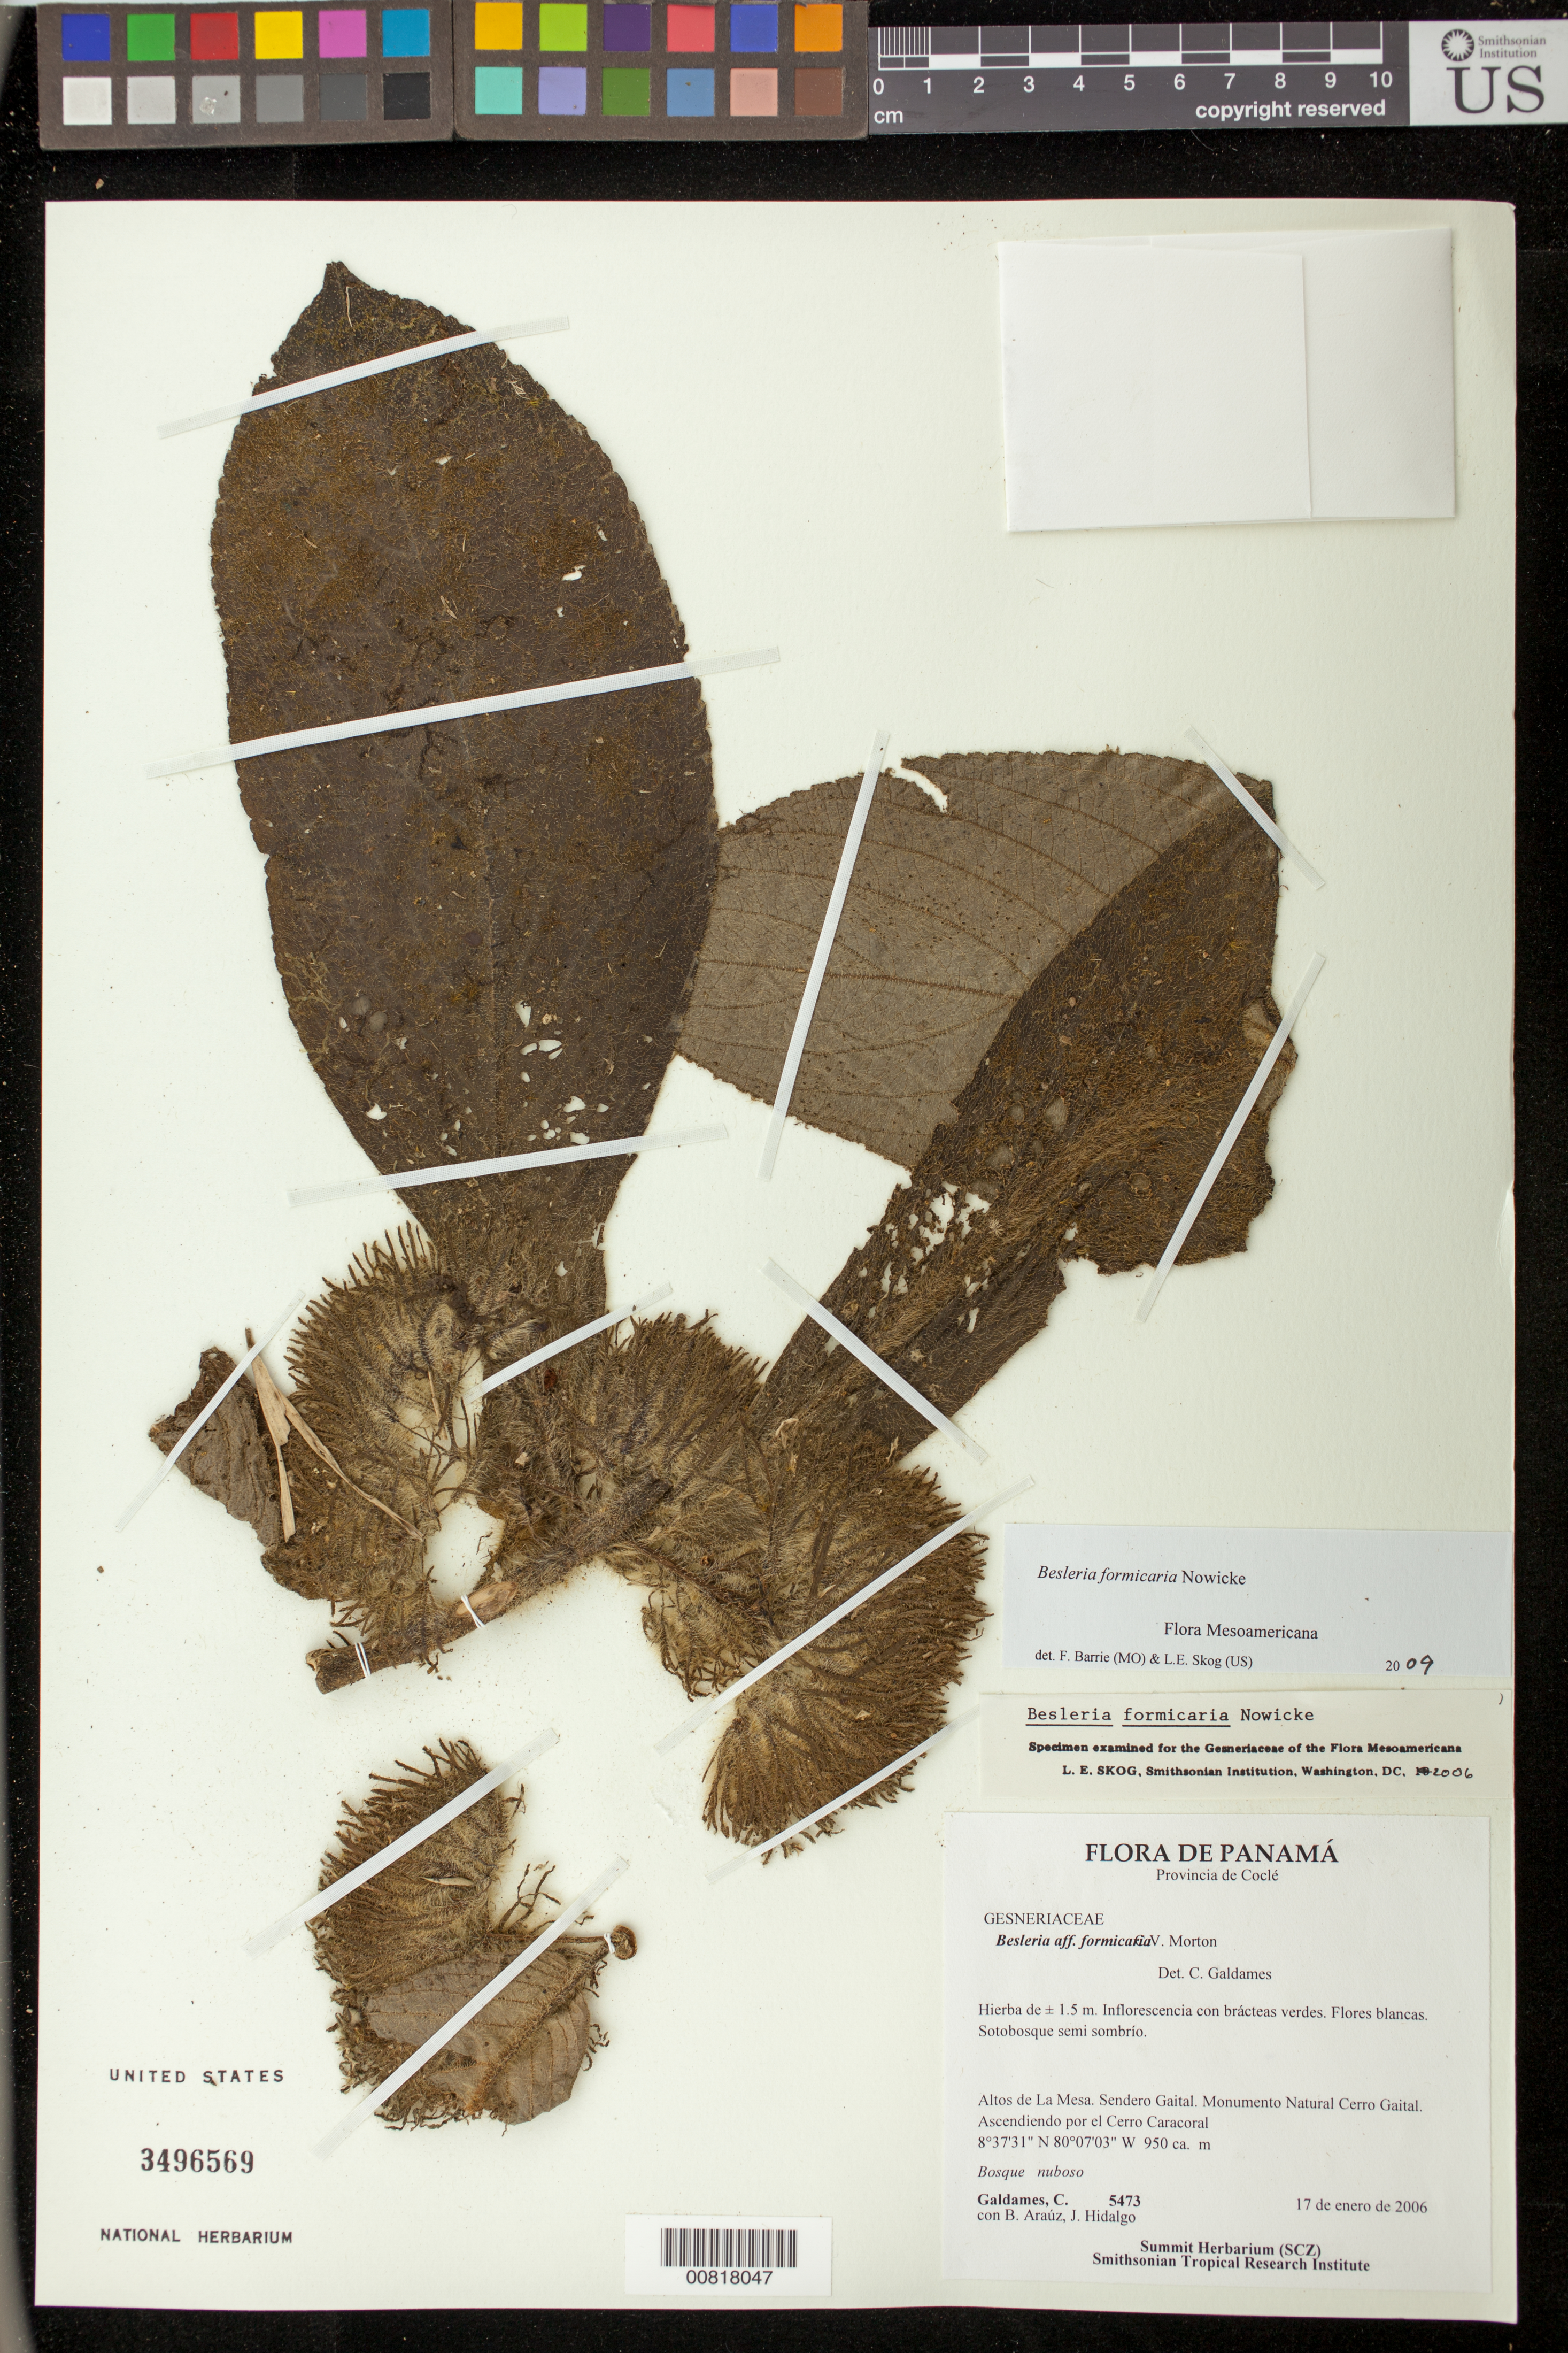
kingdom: Plantae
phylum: Tracheophyta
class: Magnoliopsida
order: Lamiales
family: Gesneriaceae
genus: Besleria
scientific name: Besleria formicaria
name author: Nowicke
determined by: Skog, Laurence E.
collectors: C. Galdames, B. Araúz & J. Hidalgo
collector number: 5473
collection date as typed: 17 Jan 2006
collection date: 2006-01-17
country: Panama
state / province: Coclé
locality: Altos de La Mesa, Sendero Gaital, Monumento Natural Cerro Gaital, ascendiendo por el Cerro Caracoral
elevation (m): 950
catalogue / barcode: US 3496569